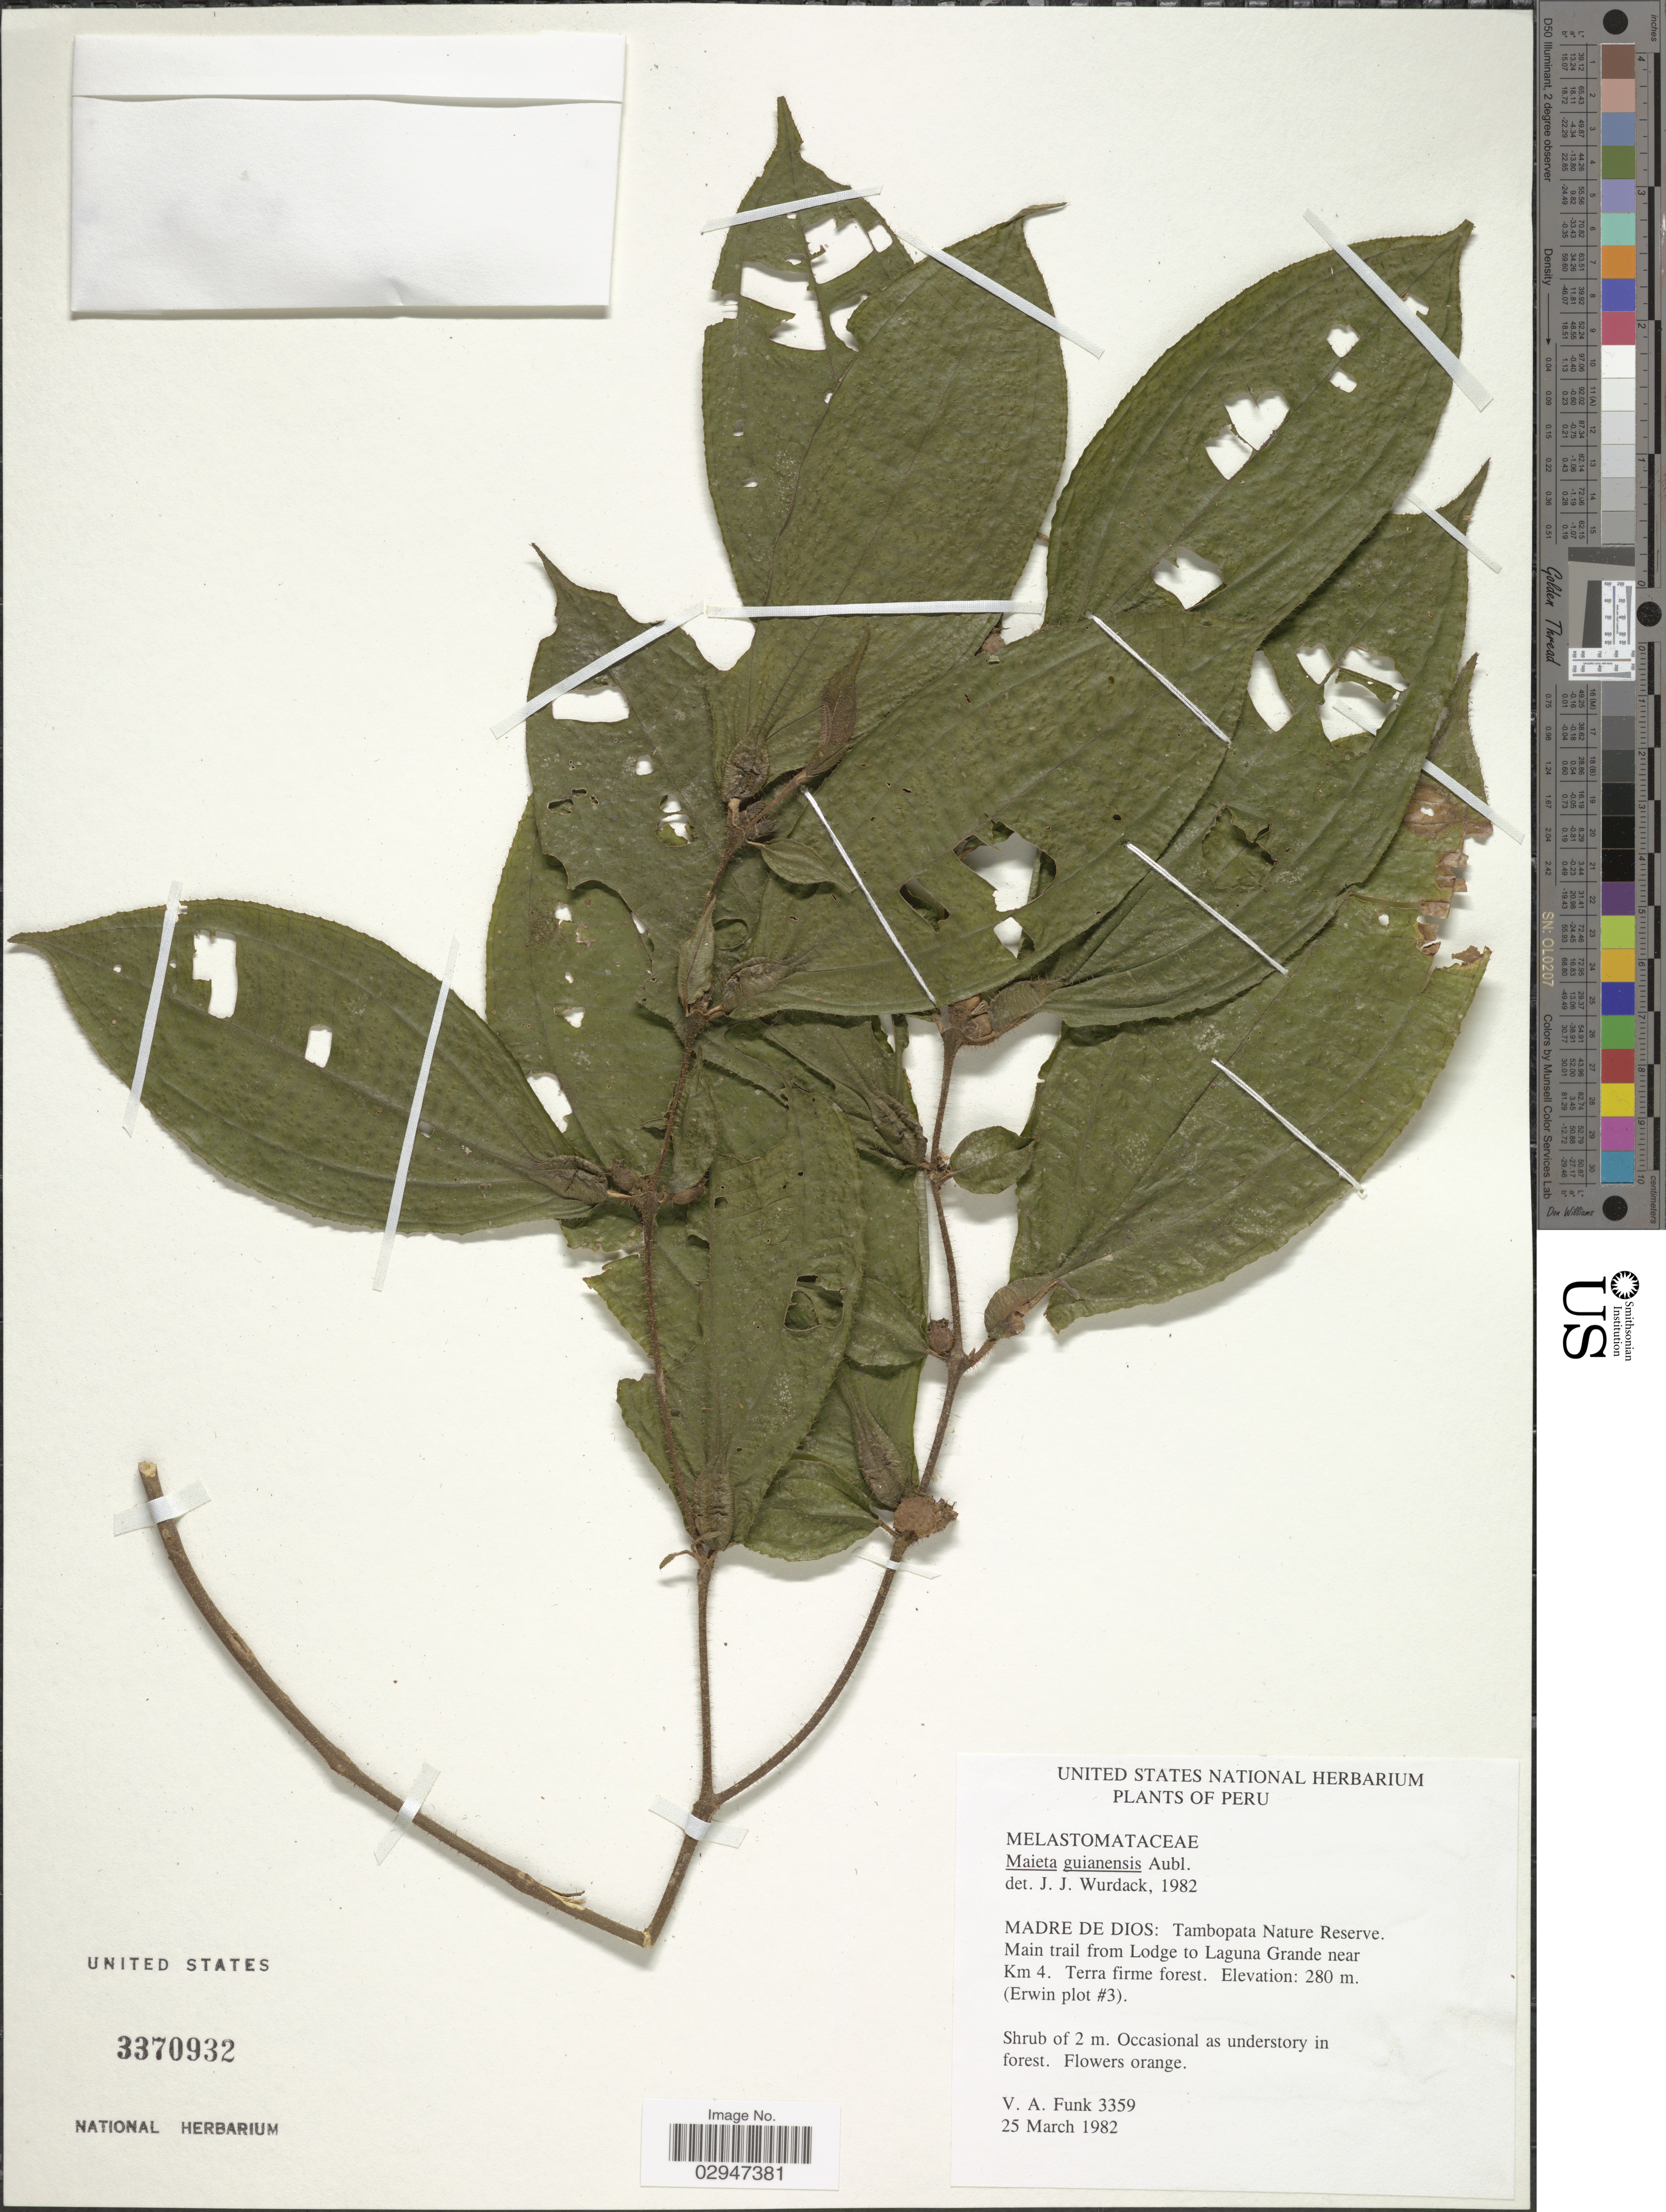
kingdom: Plantae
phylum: Tracheophyta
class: Magnoliopsida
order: Myrtales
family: Melastomataceae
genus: Maieta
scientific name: Maieta guianensis var. guianensis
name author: Aubl.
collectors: V. Funk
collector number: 3359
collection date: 1982-03-25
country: Peru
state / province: Madre de Dios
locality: Madre de Dios: Tambopata Nature Reserve. Main trail from Lodge to Laguna Grande near Km 4. (Erwin plot #3).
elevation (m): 280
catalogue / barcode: US 3370932